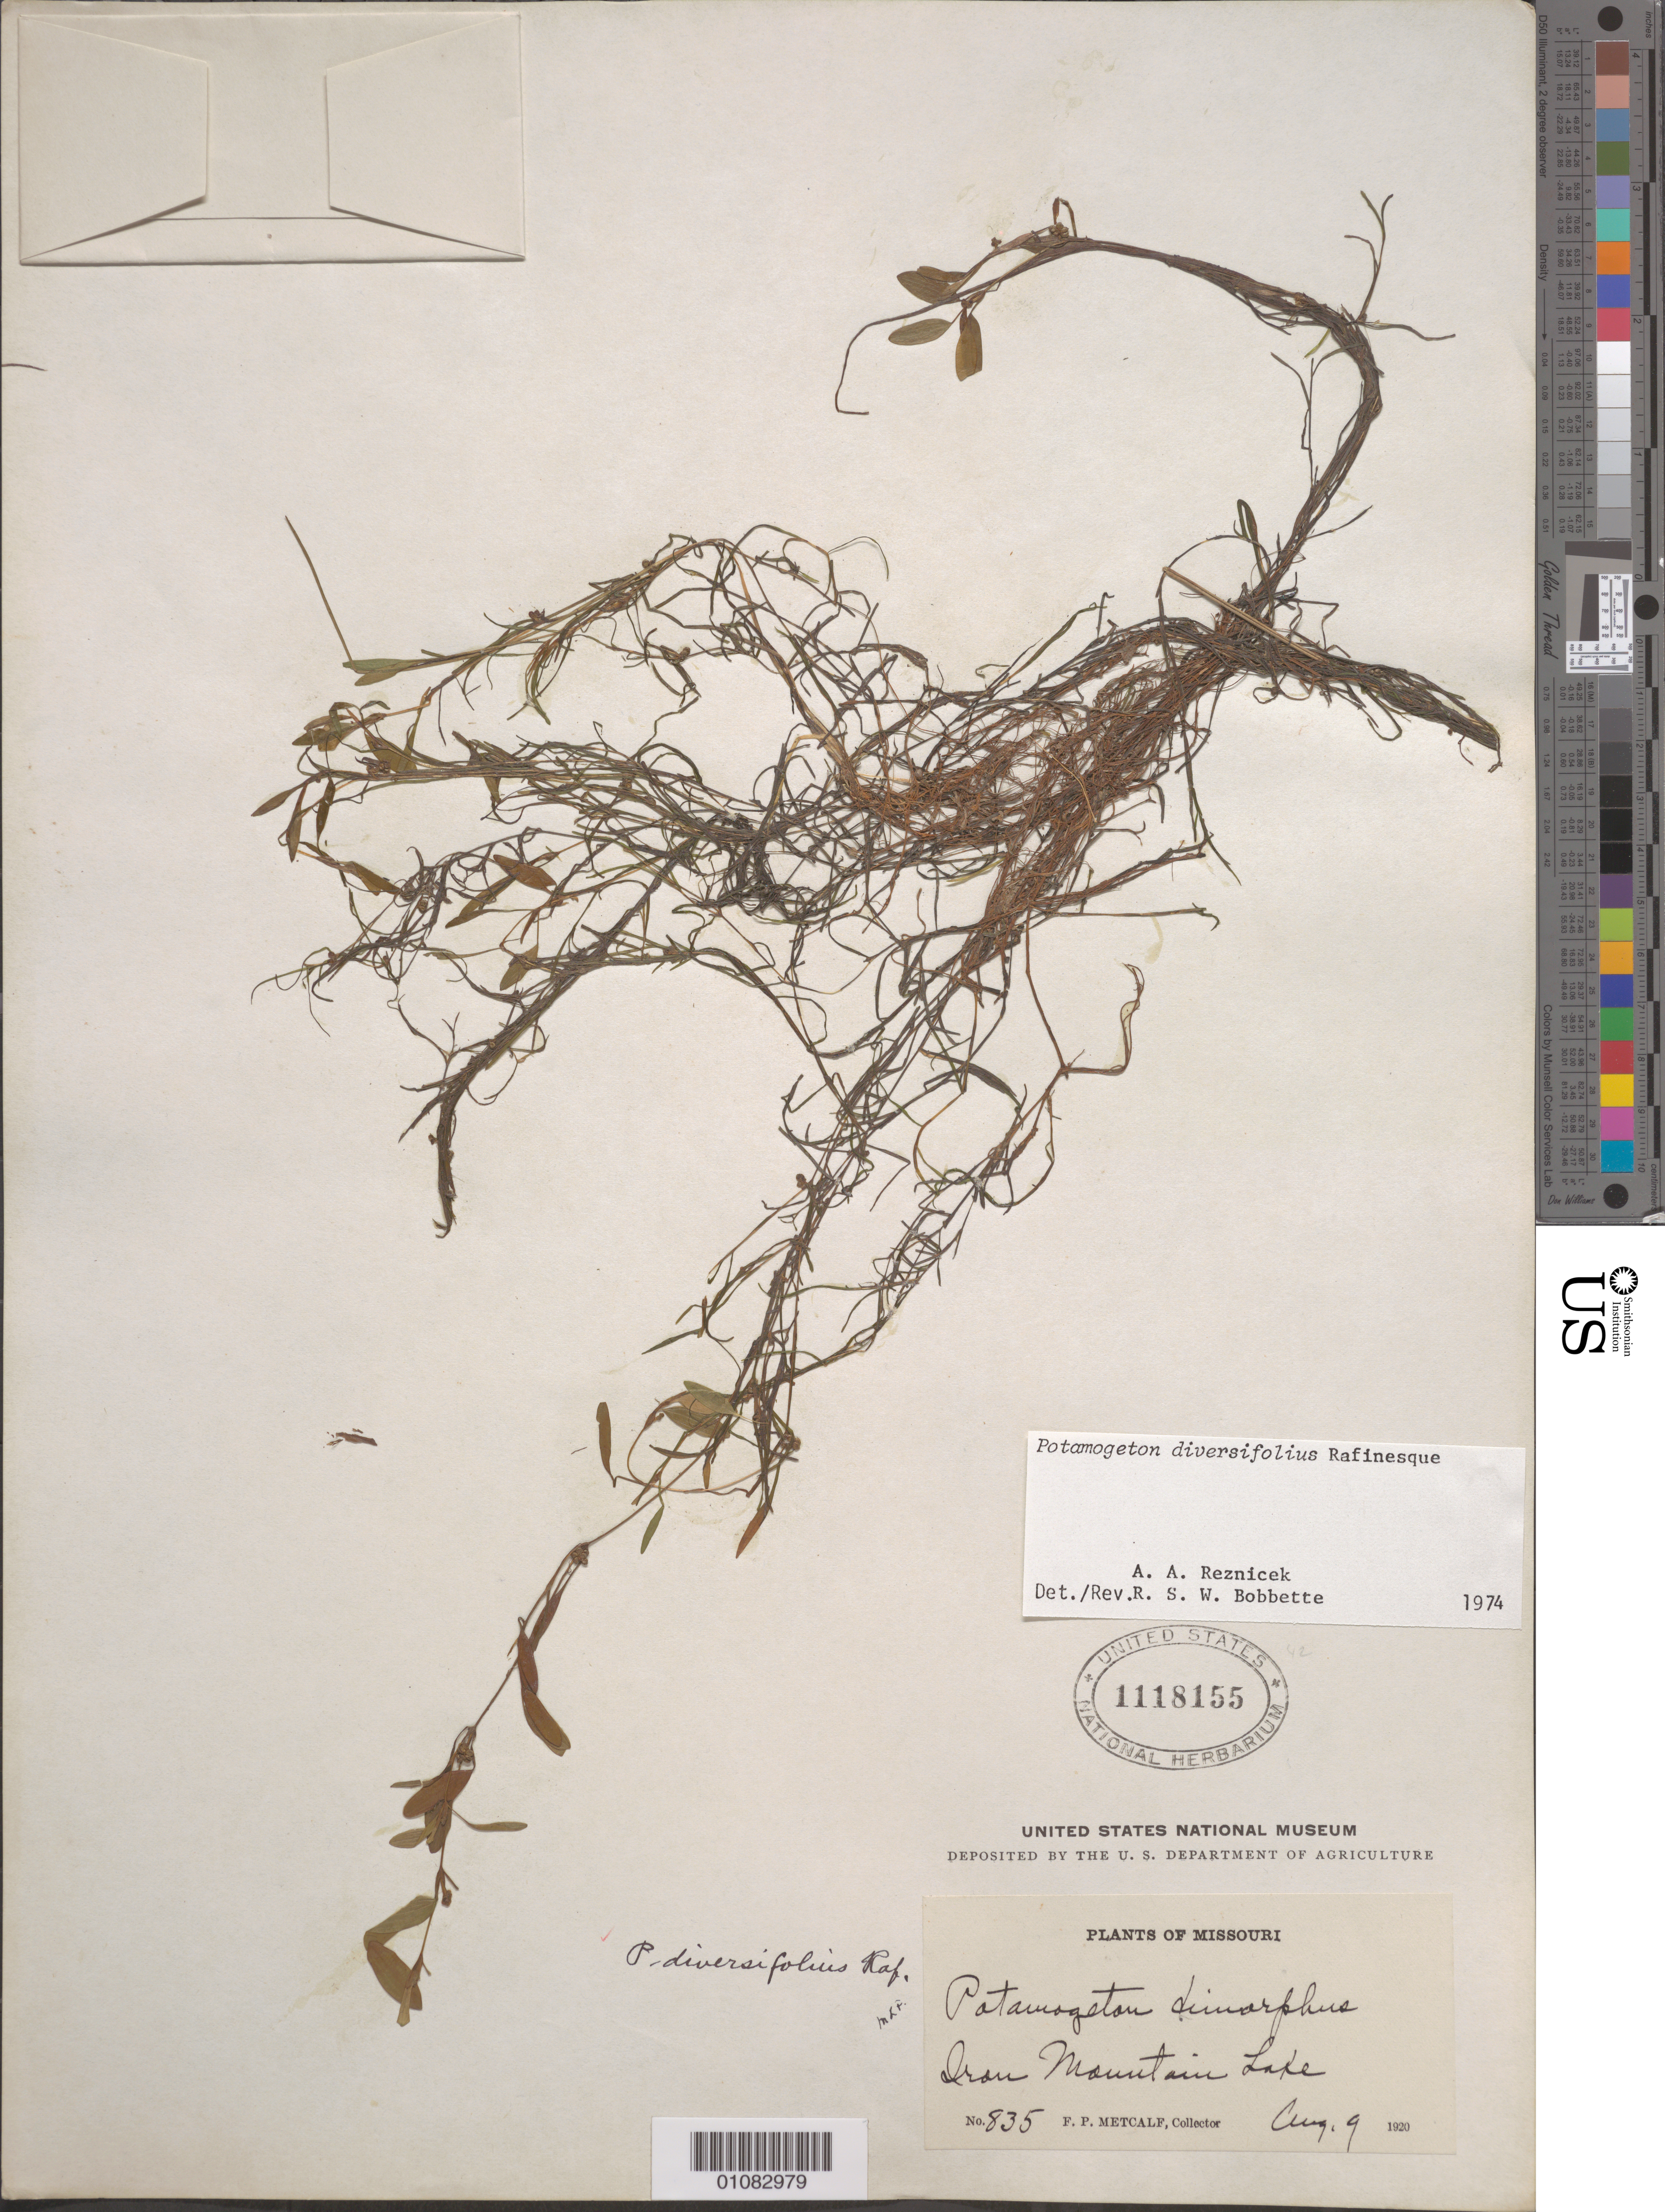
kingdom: Plantae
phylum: Tracheophyta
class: Liliopsida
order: Alismatales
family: Potamogetonaceae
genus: Potamogeton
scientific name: Potamogeton diversifolius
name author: Raf.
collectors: F. P. Metcalf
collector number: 835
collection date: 1920-08-09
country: United States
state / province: Missouri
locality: Iron Mountain Lake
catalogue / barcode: US 1118155